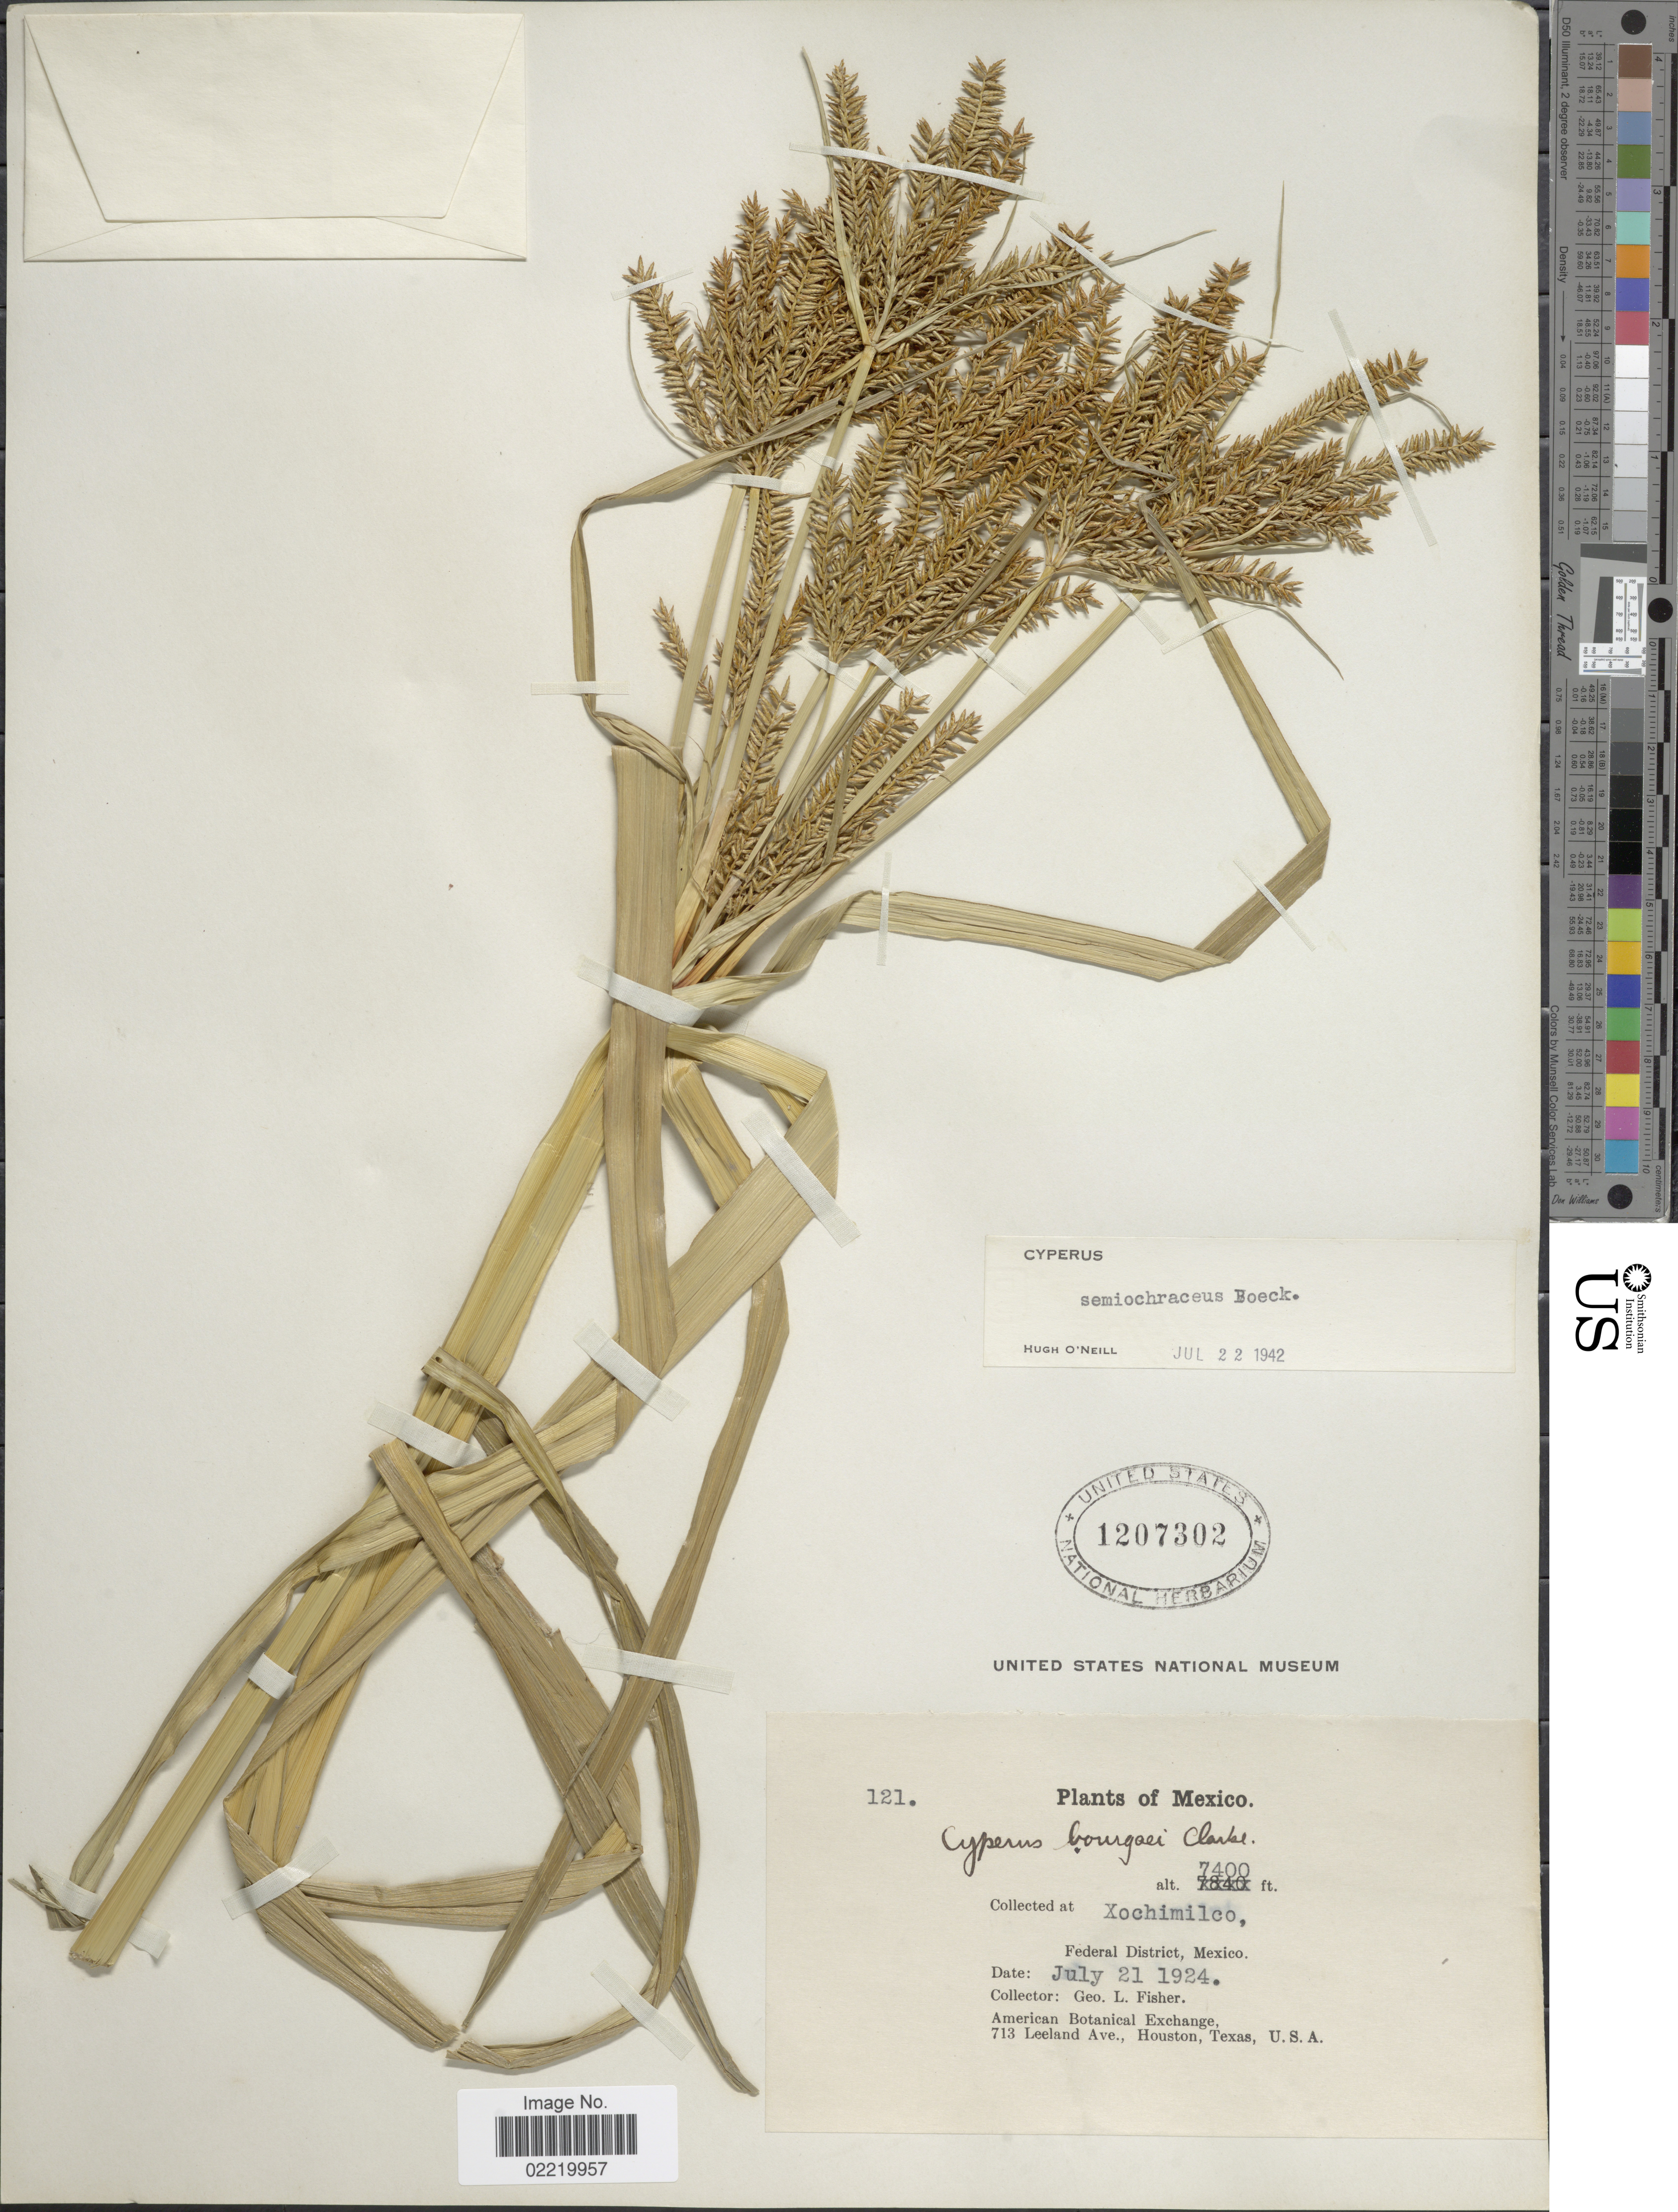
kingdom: Plantae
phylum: Tracheophyta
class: Liliopsida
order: Poales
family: Cyperaceae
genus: Cyperus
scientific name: Cyperus semiochraceus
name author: Boeckeler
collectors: G. L. Fisher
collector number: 121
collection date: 1924-07-21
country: Mexico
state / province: Distrito Federal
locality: Xochimilco, Federal District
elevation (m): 2256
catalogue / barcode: US 1207302